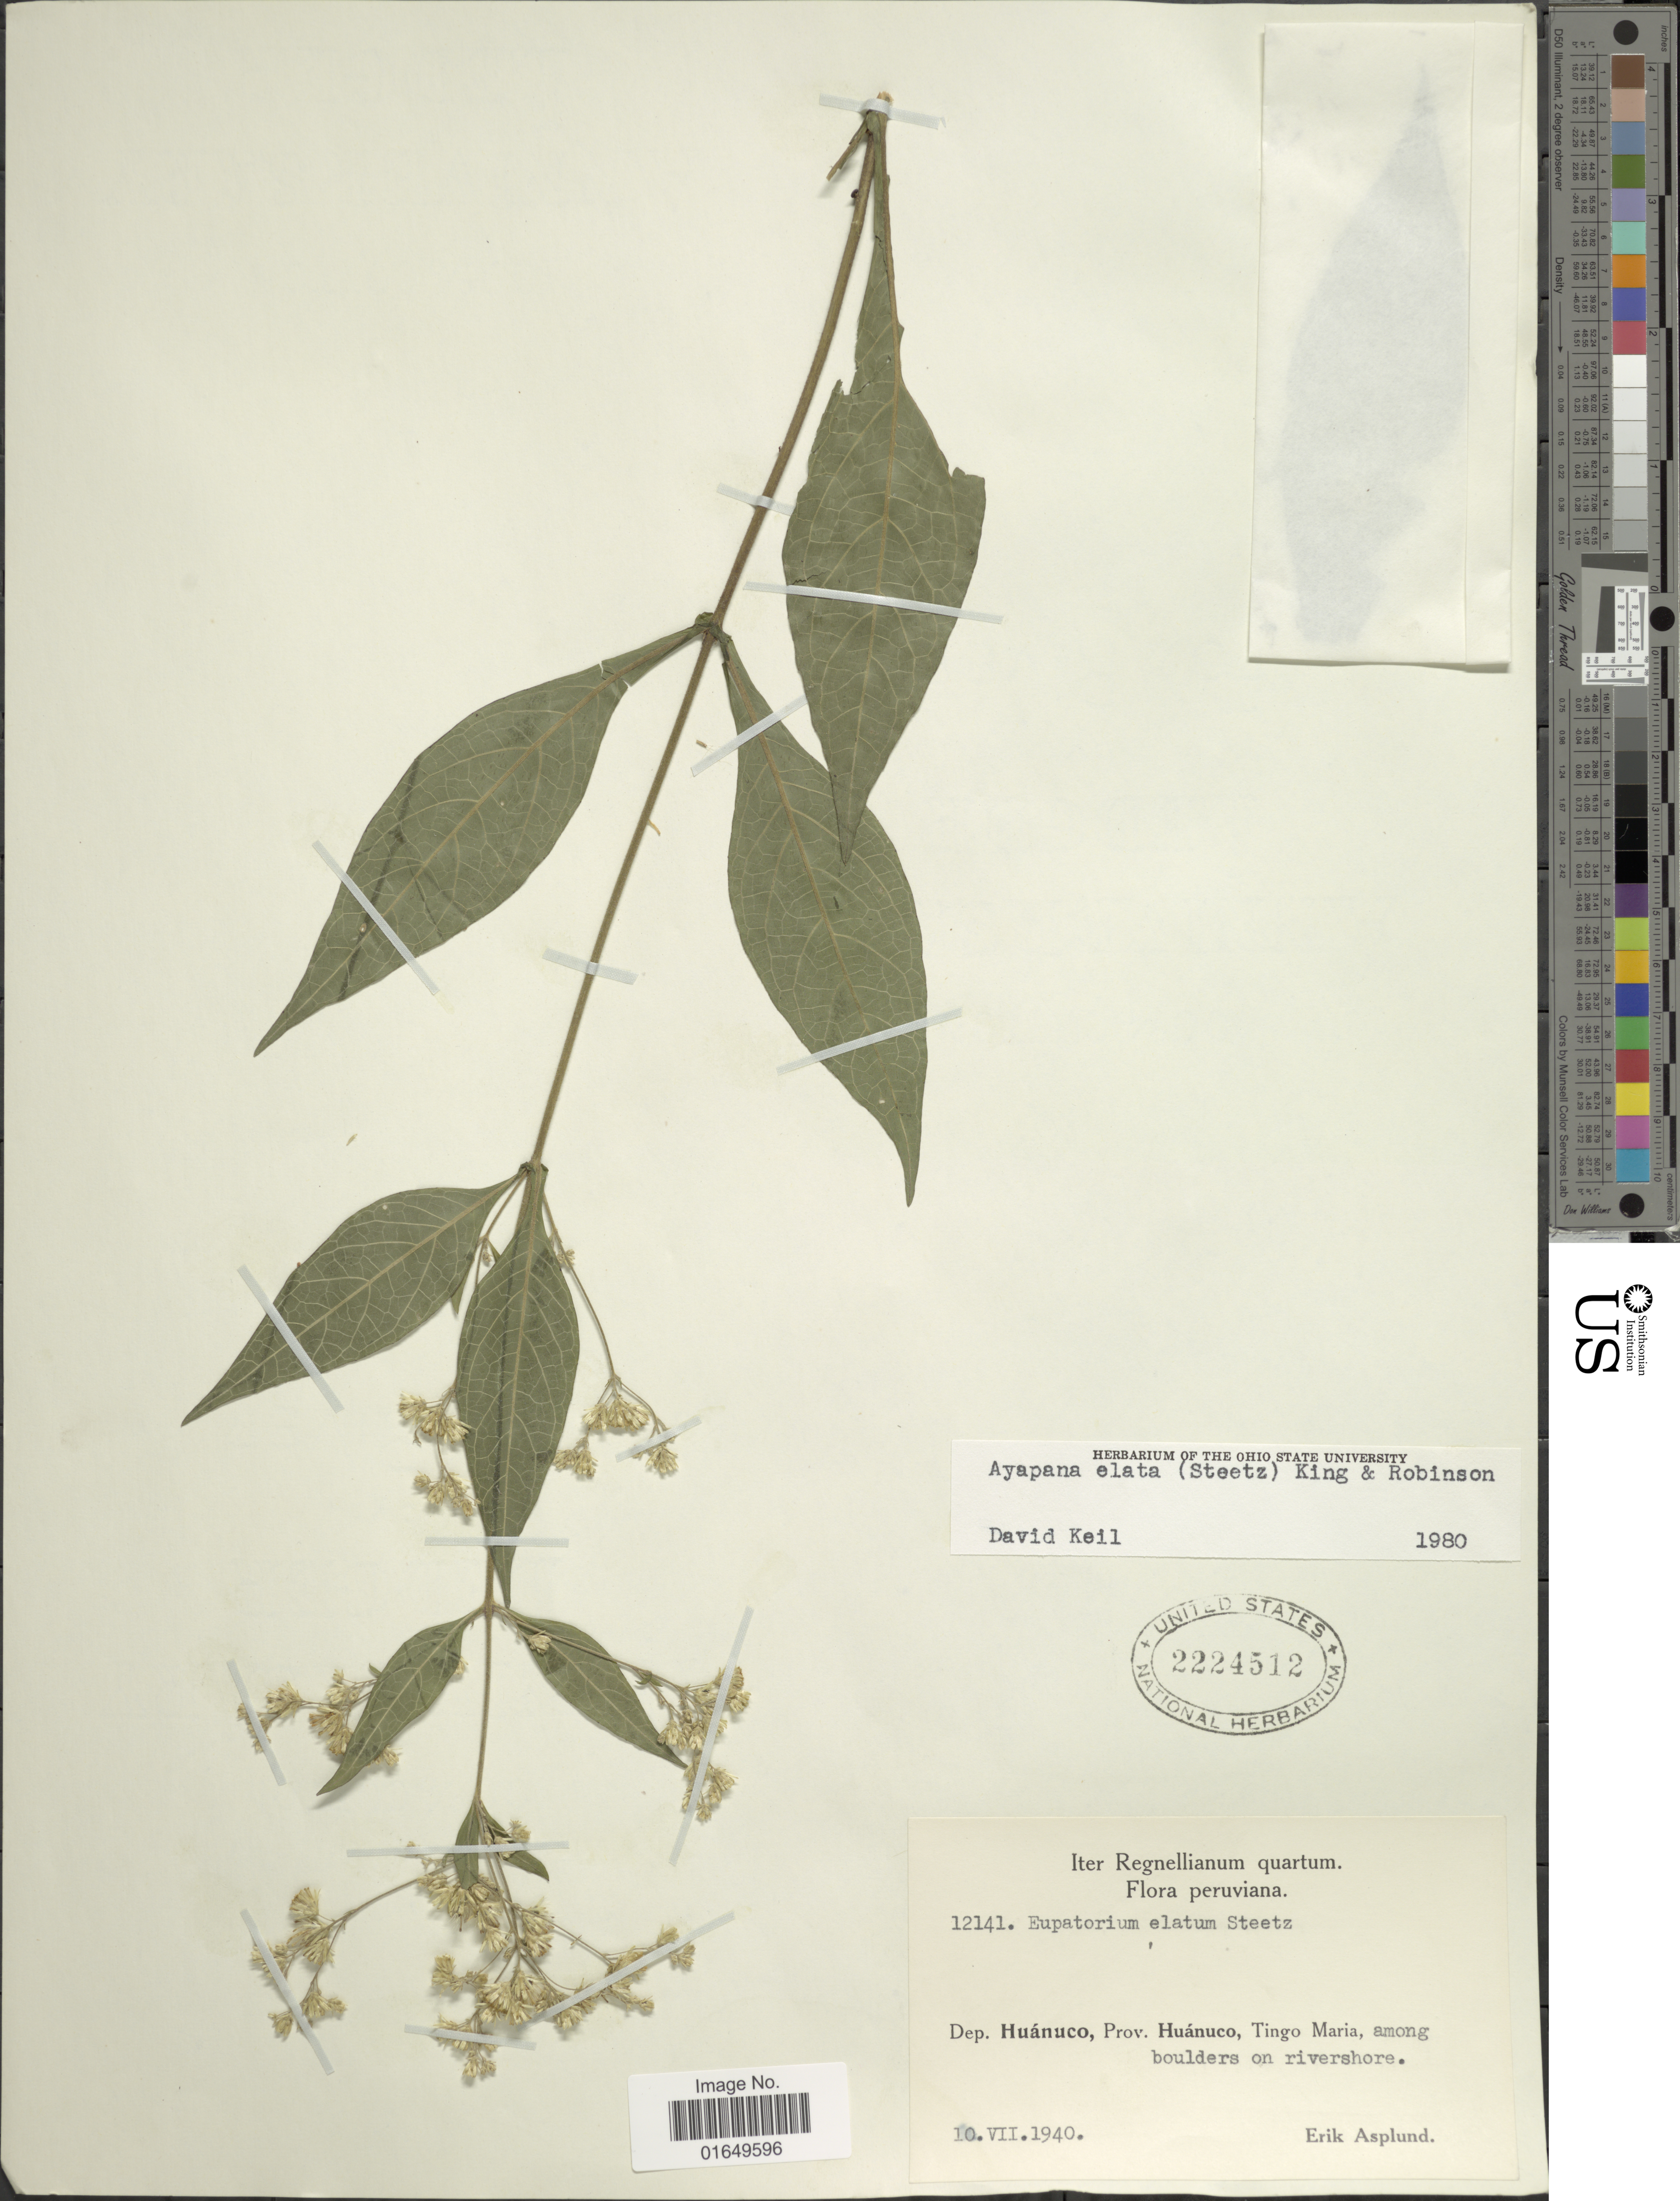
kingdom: Plantae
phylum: Tracheophyta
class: Magnoliopsida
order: Asterales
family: Asteraceae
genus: Ayapana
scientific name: Ayapana elata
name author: (Steetz) R.M. King & H. Rob.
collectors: E. Asplund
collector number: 12141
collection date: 1940-07-10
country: Peru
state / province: Huánuco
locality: Prov. Huánuco, Tingo Maria, among boulders on rivershore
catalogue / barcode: US 2224512